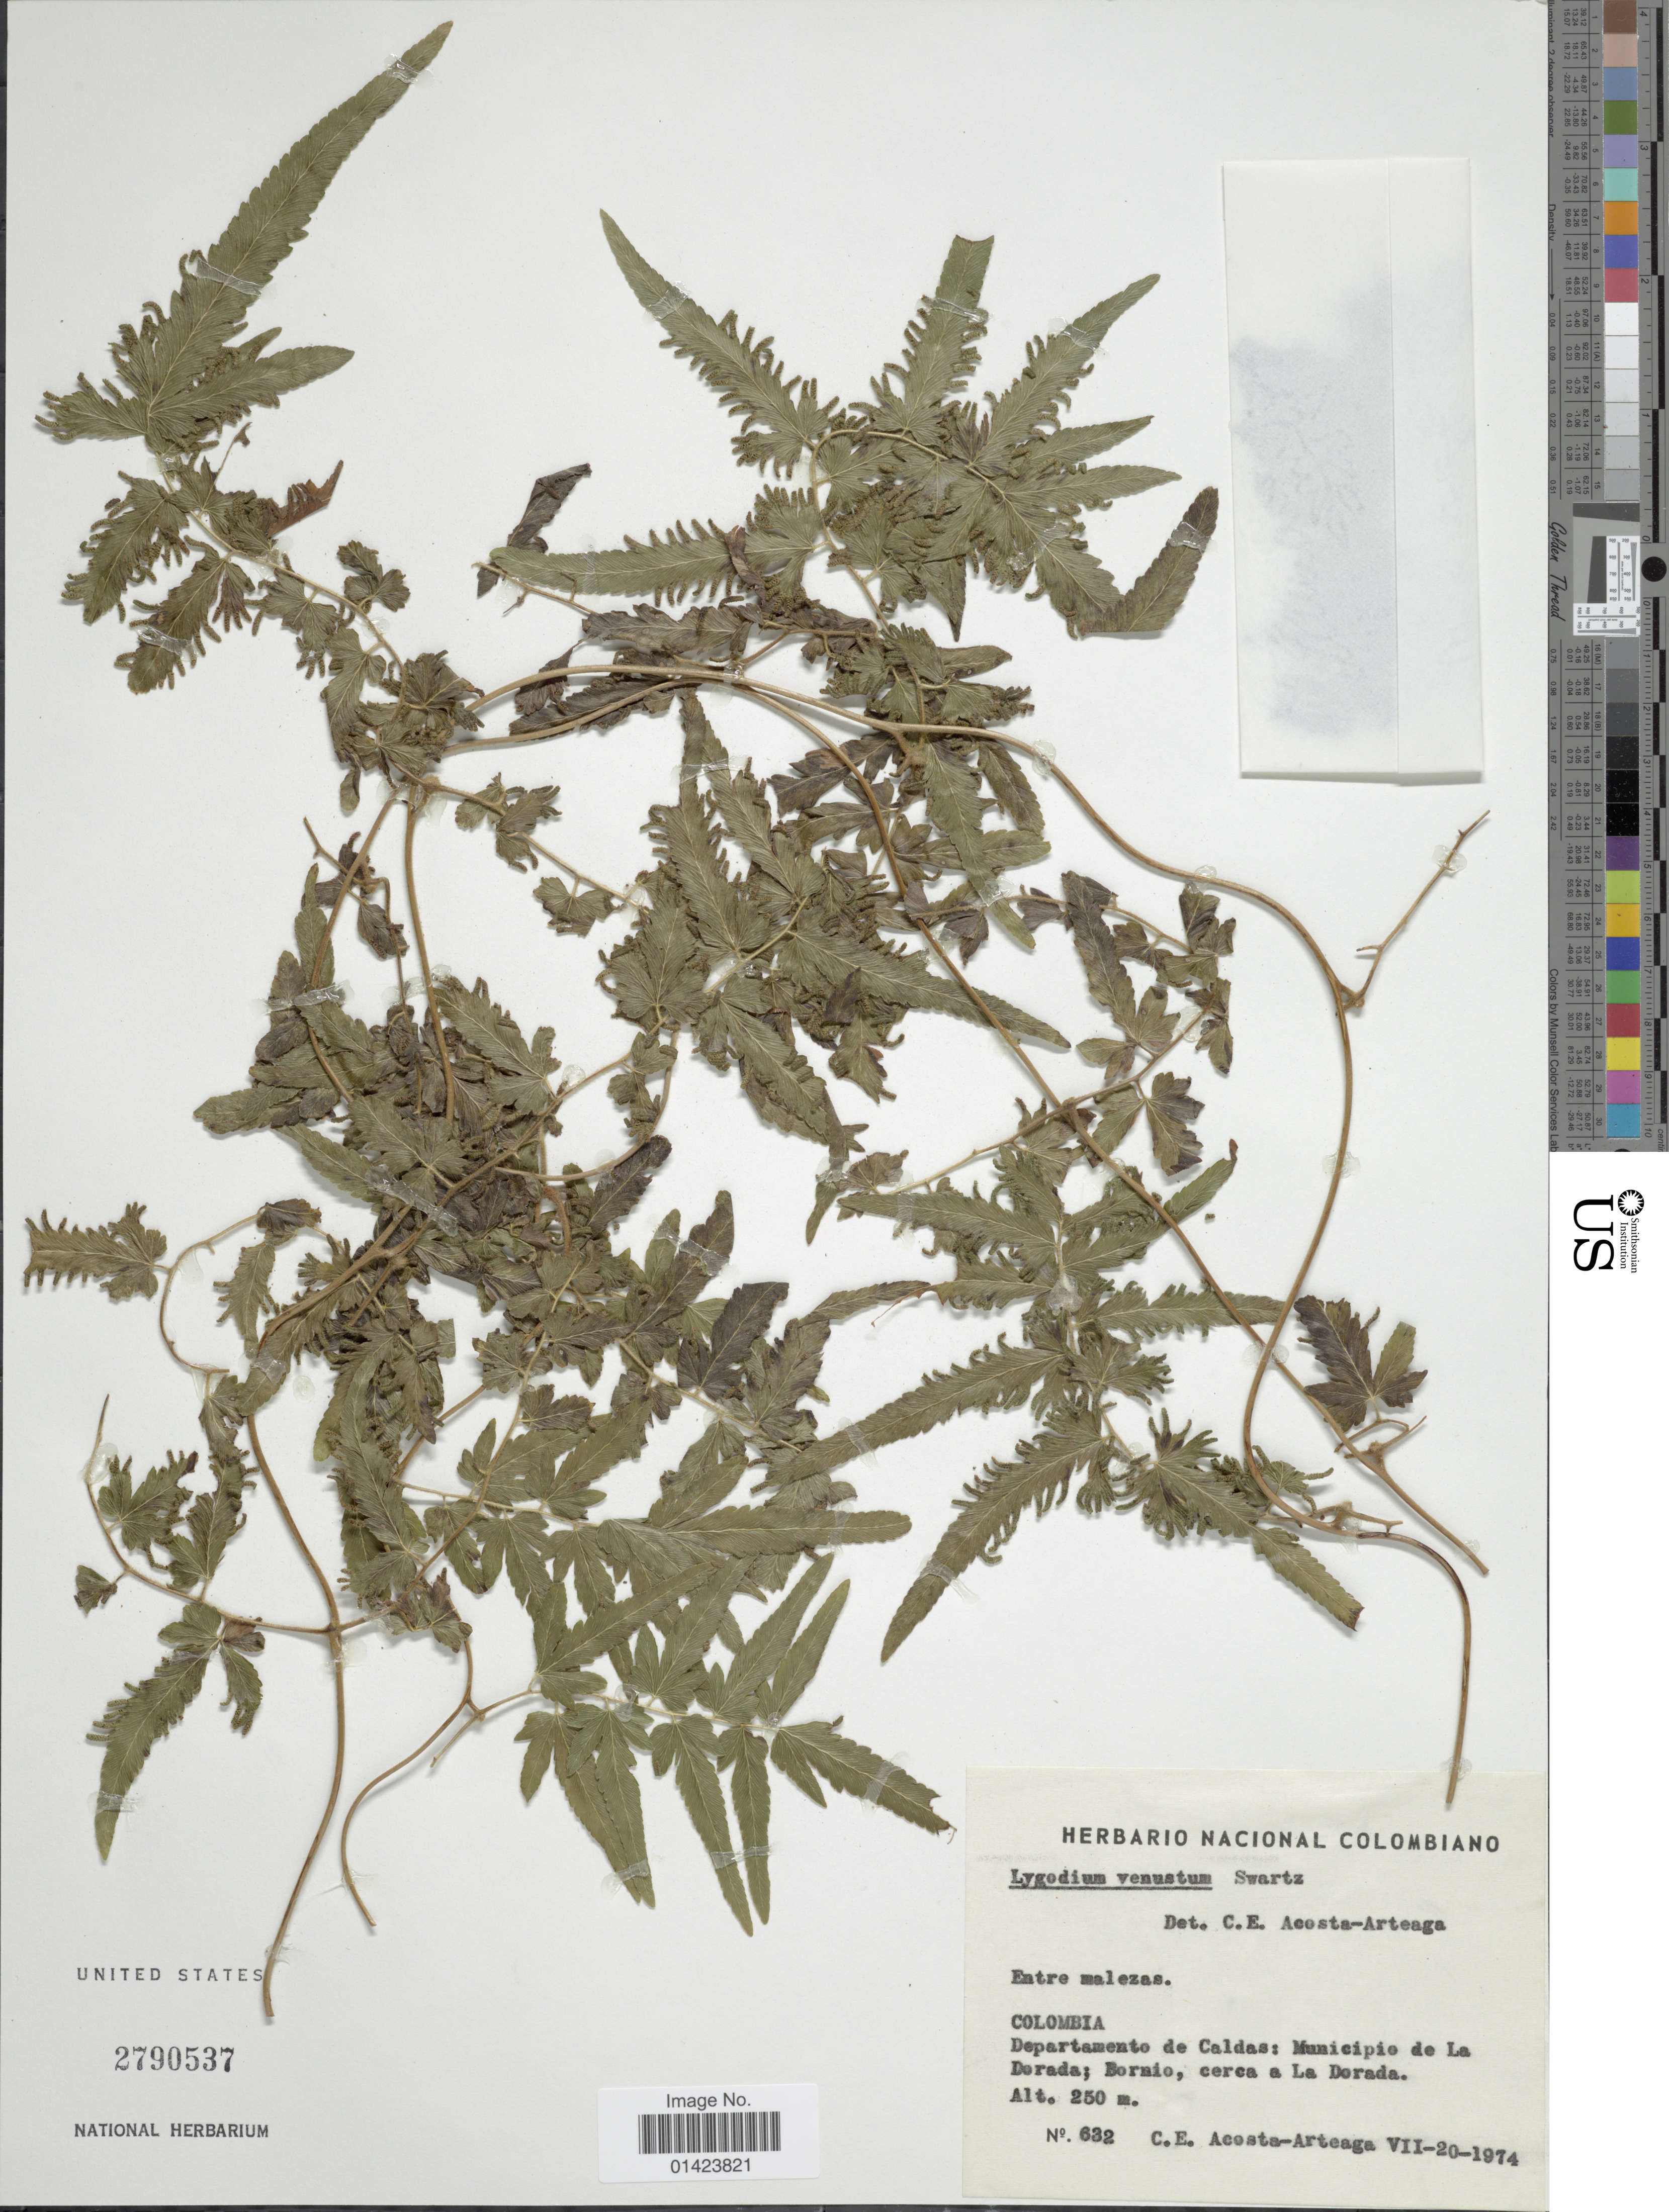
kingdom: Plantae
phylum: Tracheophyta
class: Polypodiopsida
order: Schizaeales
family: Lygodiaceae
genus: Lygodium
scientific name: Lygodium venustum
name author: Sw.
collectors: C. E. Acosta-Arteaga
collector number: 632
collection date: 1974-07-20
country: Colombia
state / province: Caldas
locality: Colombia, Departamento de Caldas: Municipio de la Dorada; Bornio, cerca a La Dorada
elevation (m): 250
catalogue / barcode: US 279537